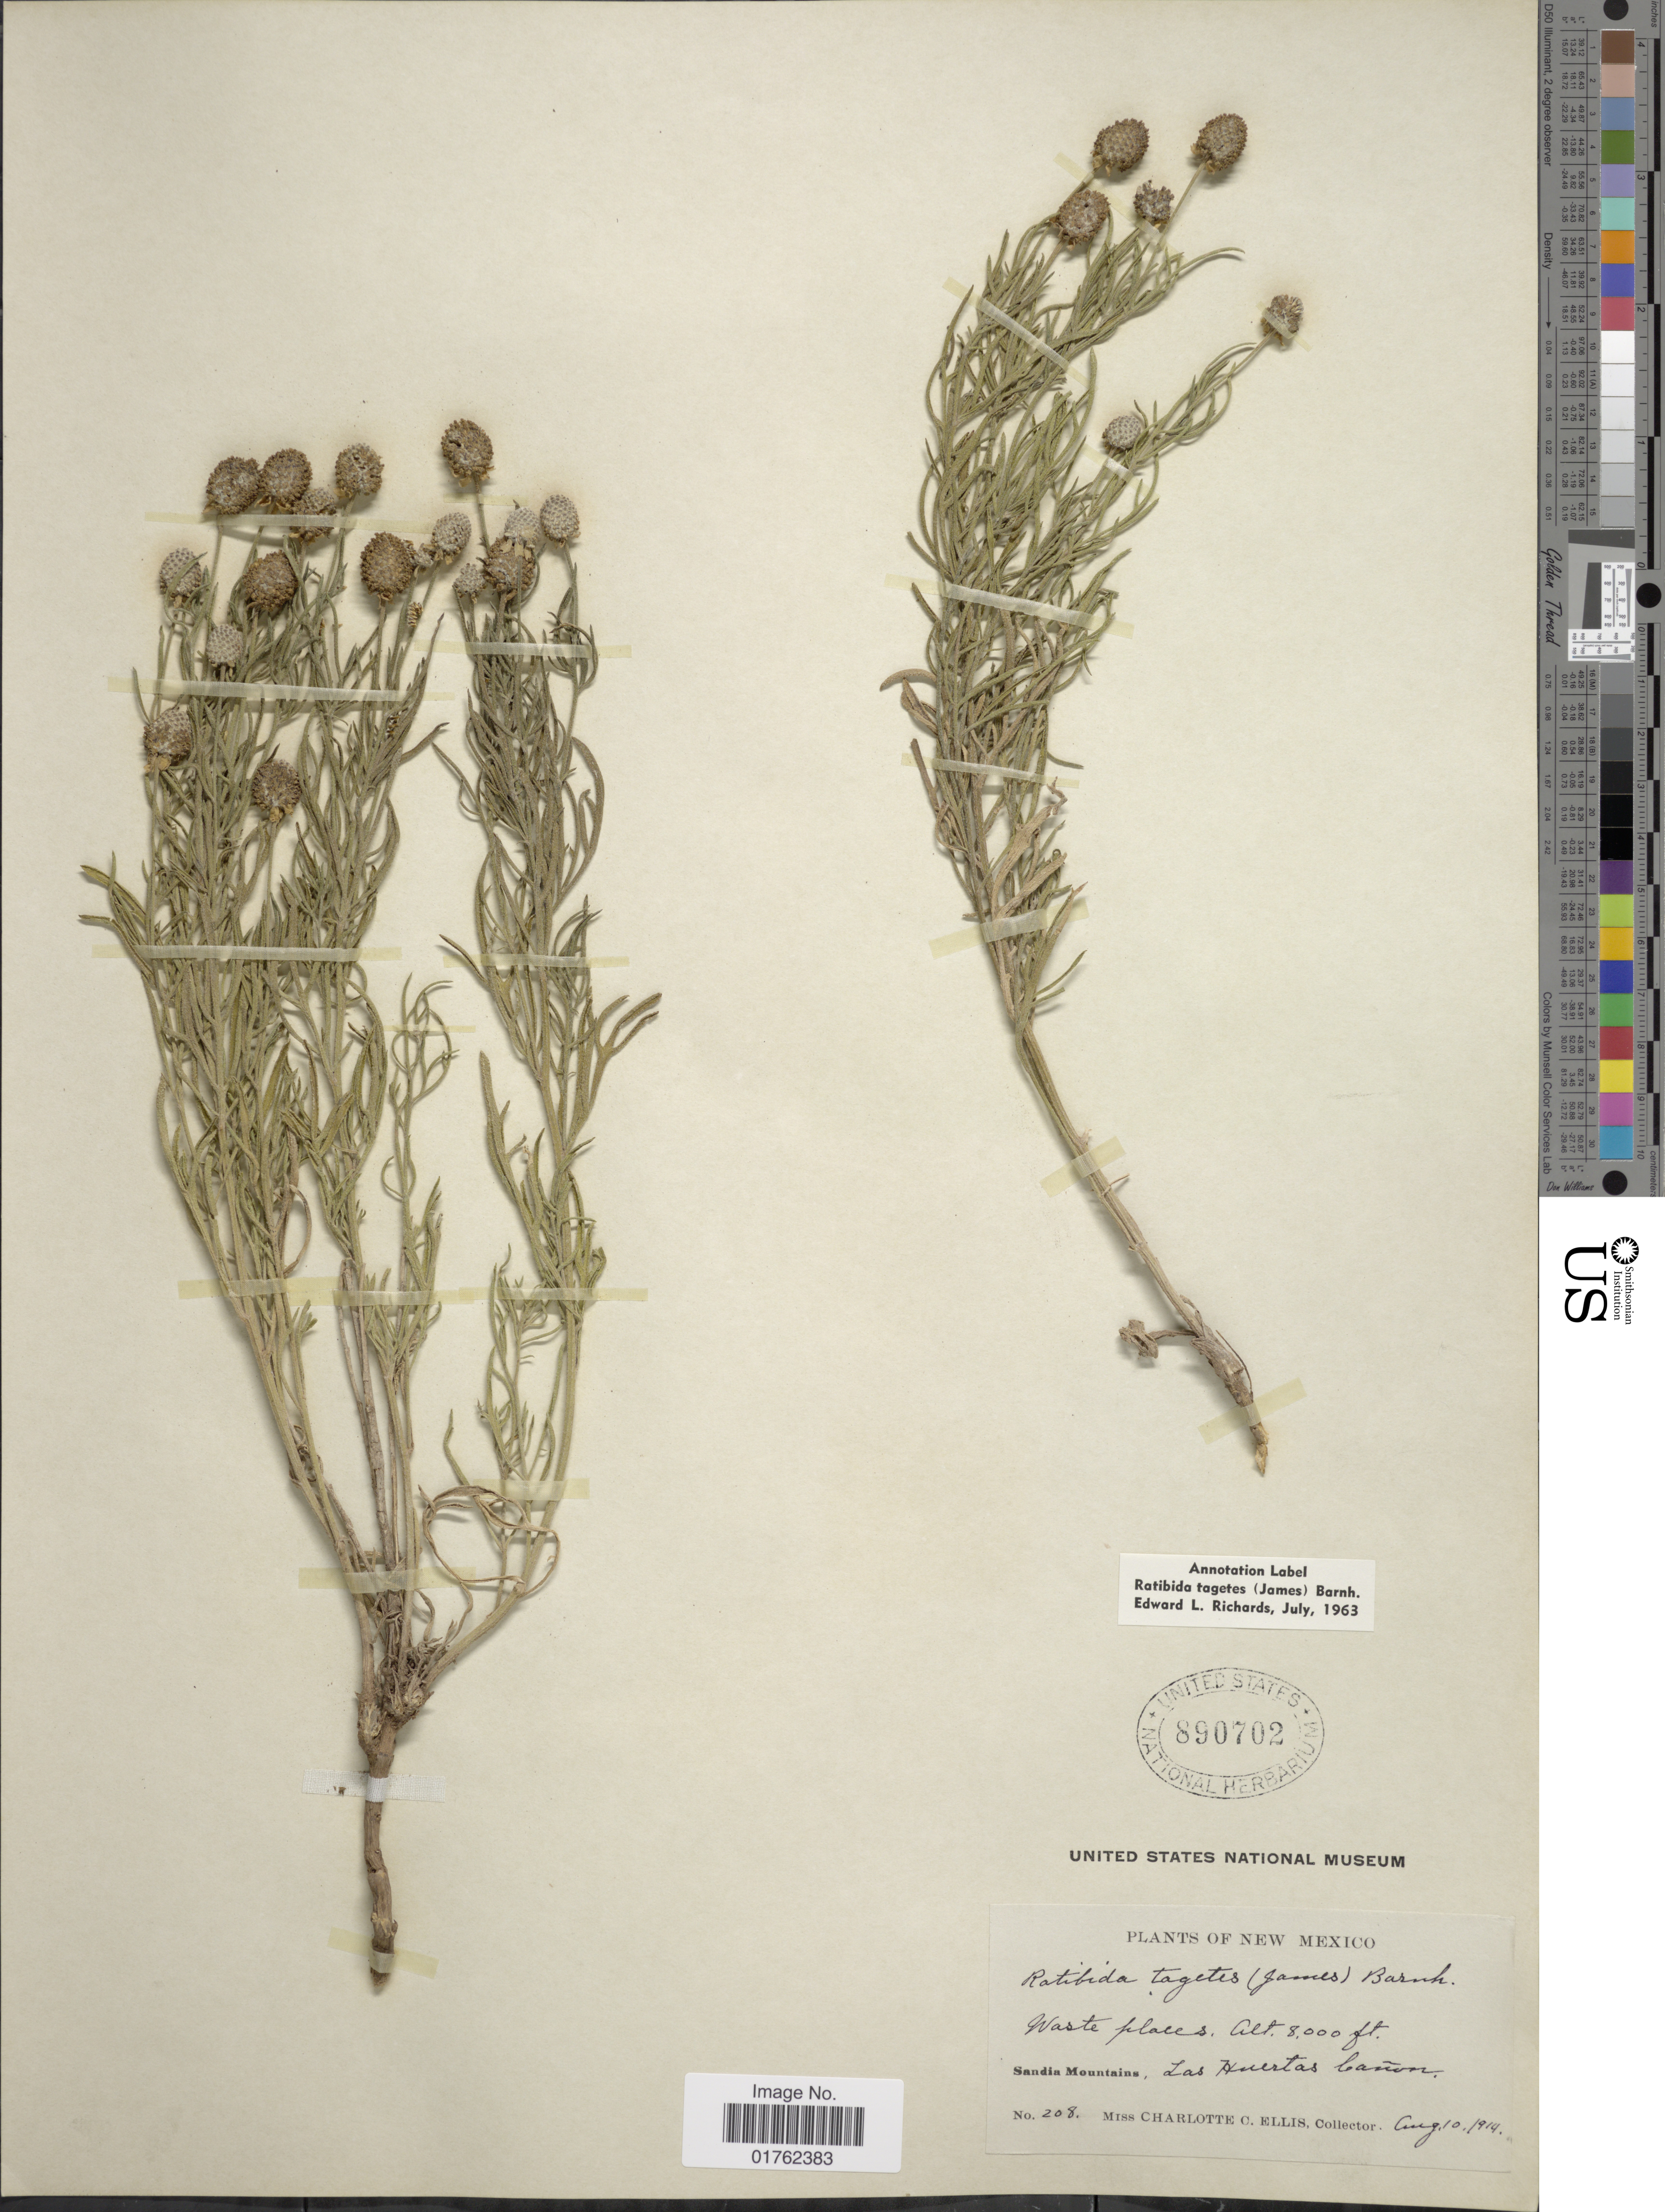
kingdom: Plantae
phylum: Tracheophyta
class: Magnoliopsida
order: Asterales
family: Asteraceae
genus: Ratibida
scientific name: Ratibida tagetes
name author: (James) Barnhart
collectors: C. C. Ellis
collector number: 208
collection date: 1914-08-10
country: United States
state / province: New Mexico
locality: Sandia MOuntains, Las Huertas Canon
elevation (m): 2438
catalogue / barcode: US 890702